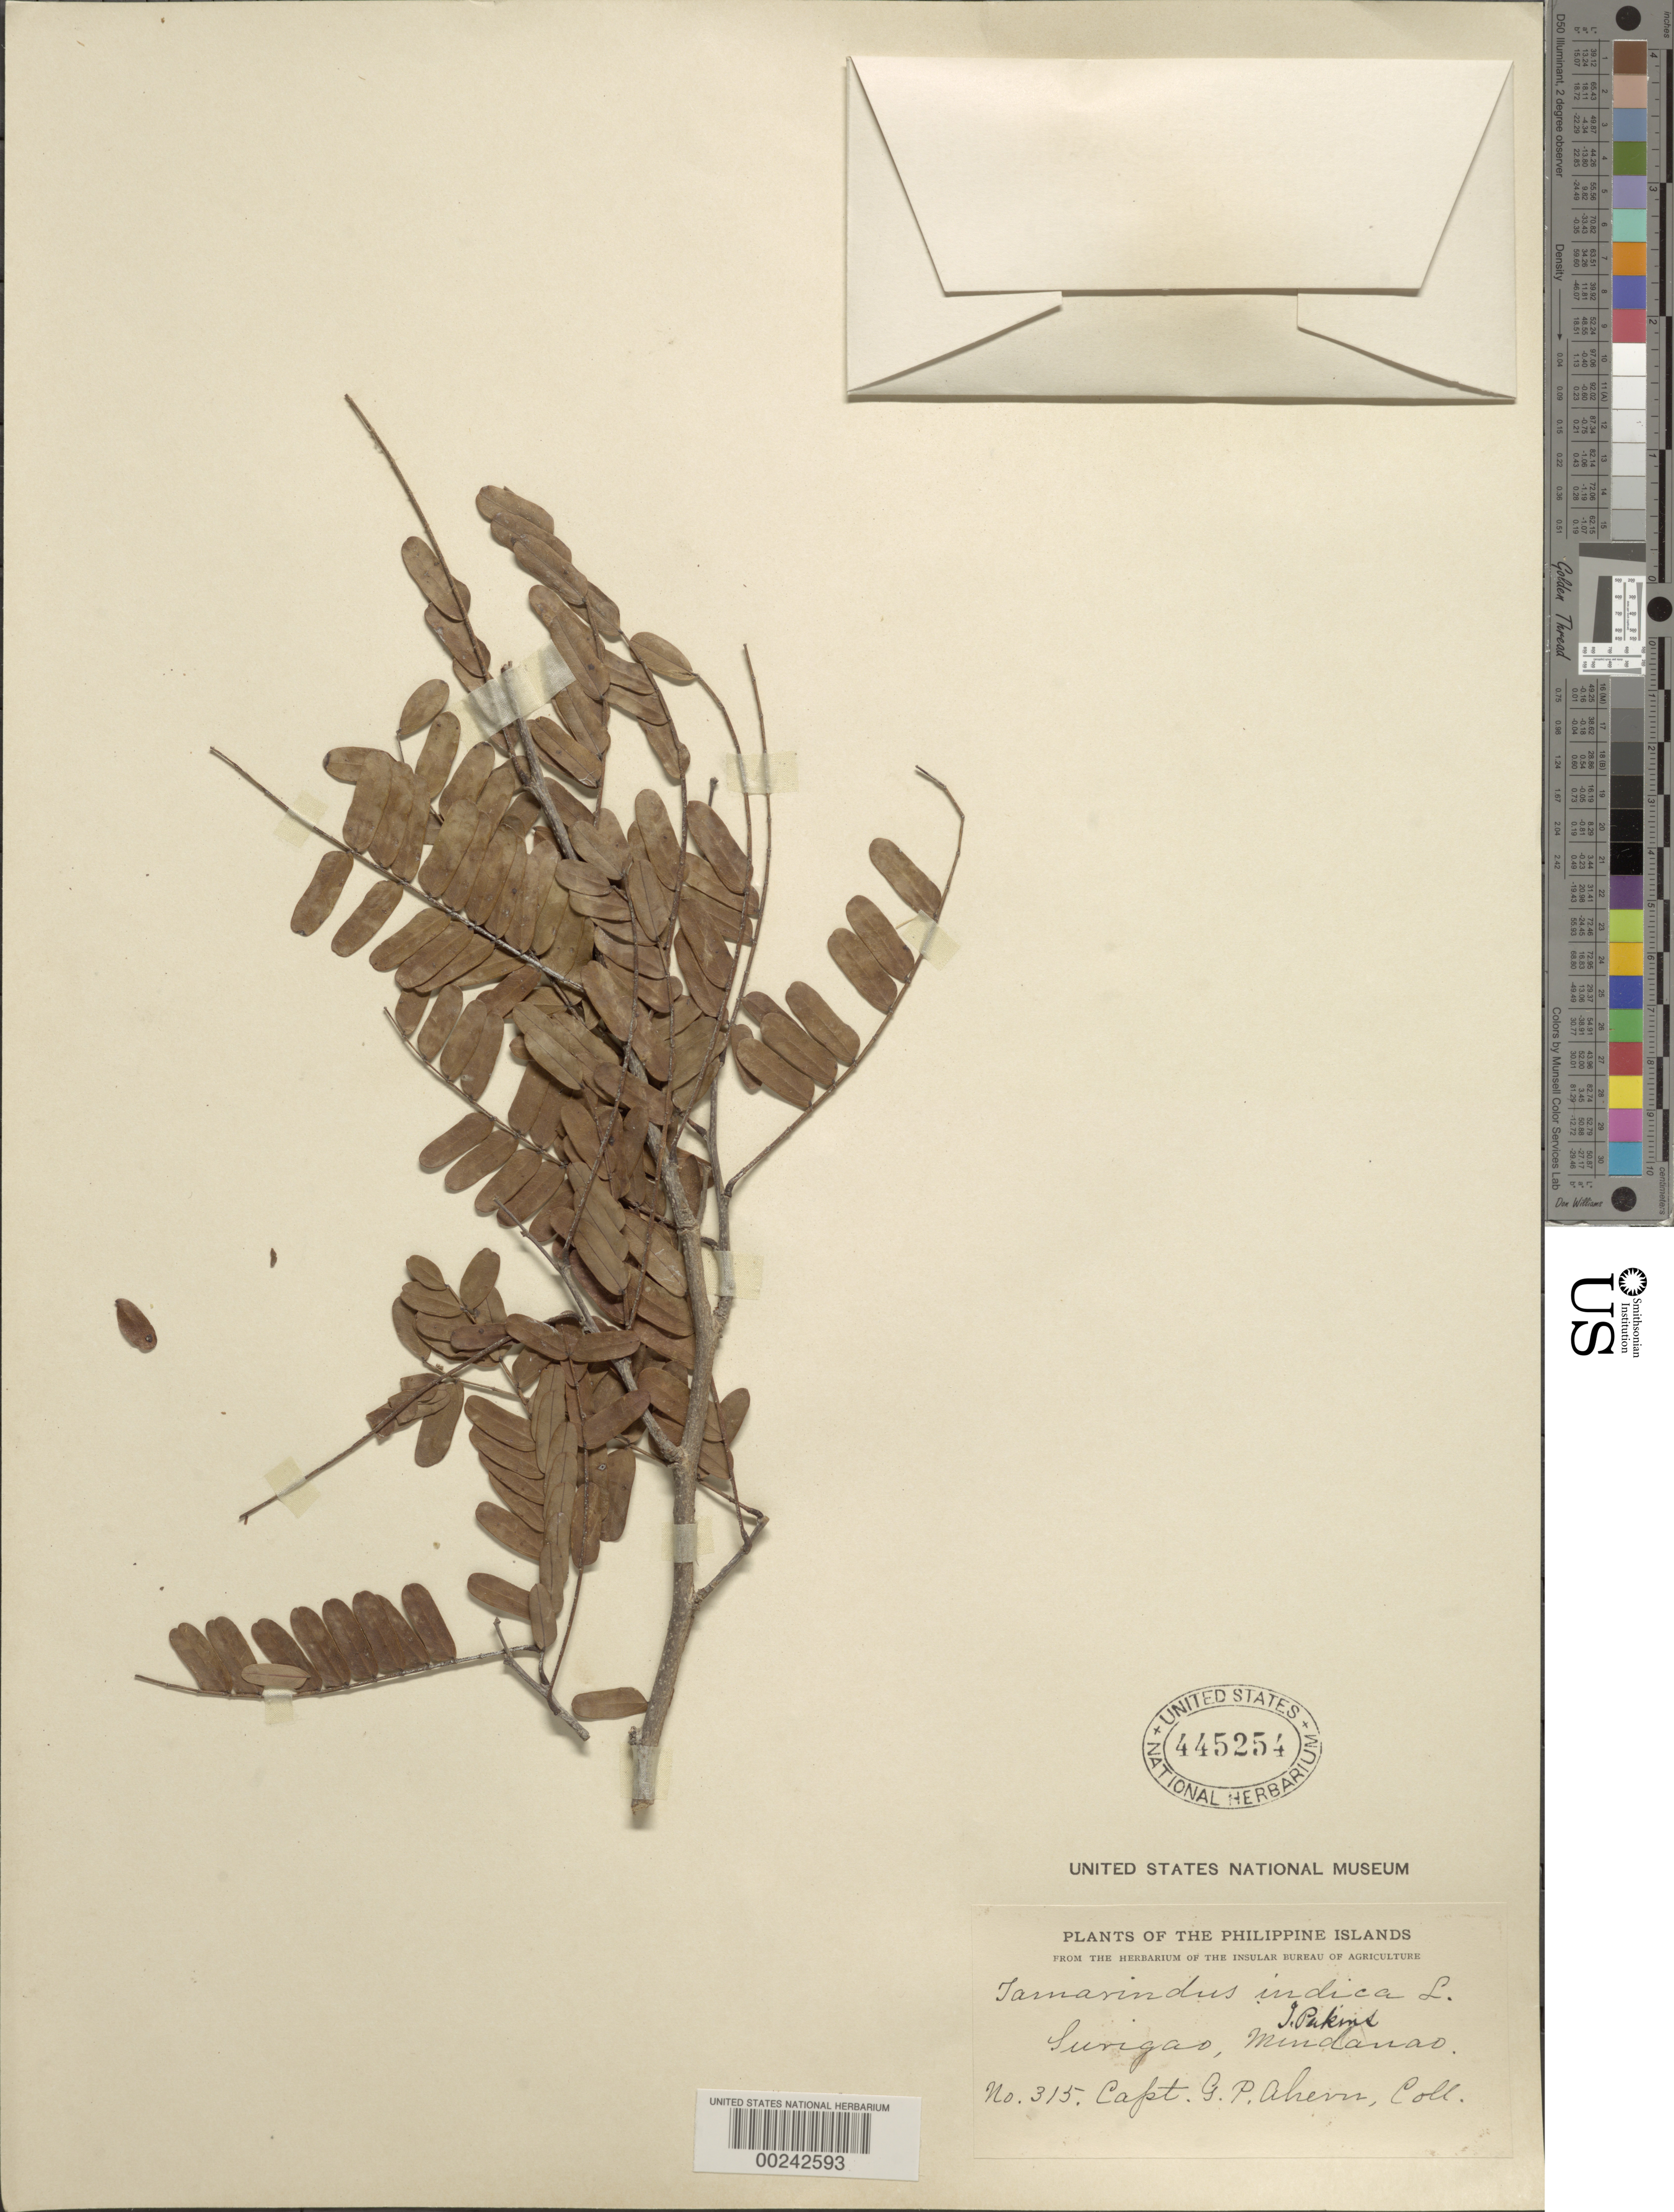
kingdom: Plantae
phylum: Tracheophyta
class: Magnoliopsida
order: Fabales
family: Fabaceae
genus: Tamarindus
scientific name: Tamarindus indica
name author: L.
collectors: G. Ahern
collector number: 315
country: Philippines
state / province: Caraga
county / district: Surigao del Norte / Surigao del Sur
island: Mindanao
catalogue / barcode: US 445254